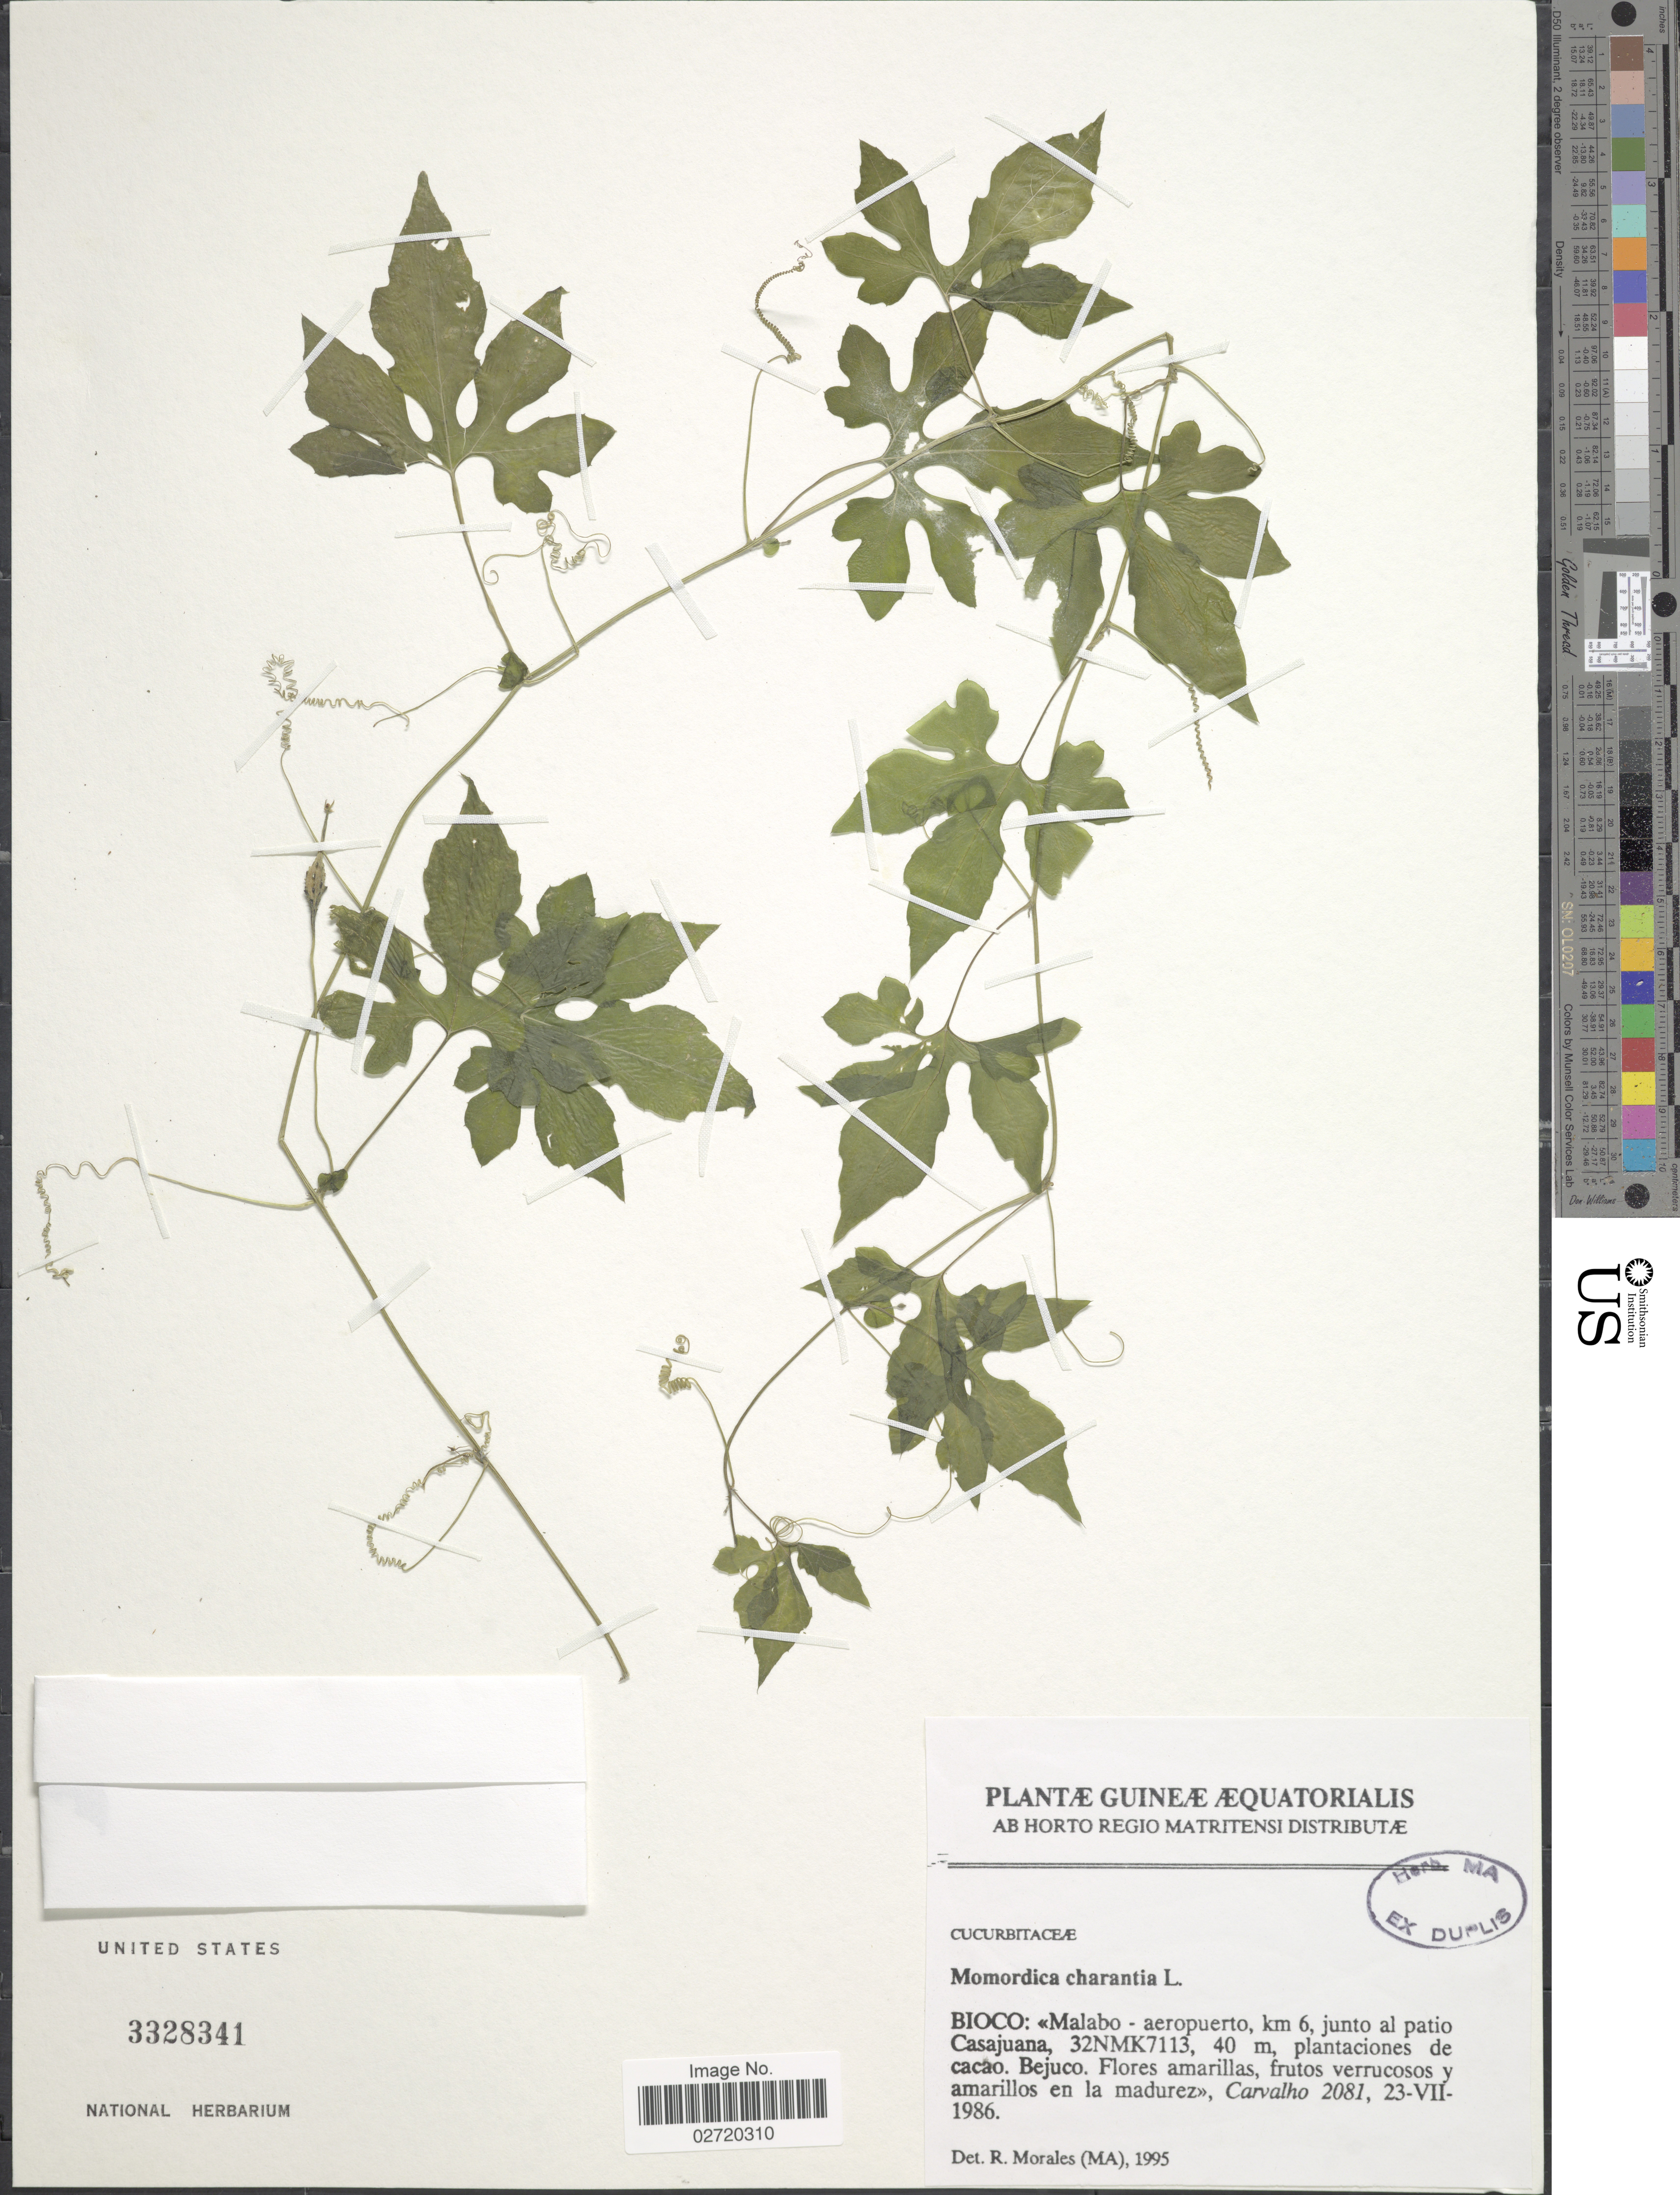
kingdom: Plantae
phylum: Tracheophyta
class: Magnoliopsida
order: Cucurbitales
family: Cucurbitaceae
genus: Momordica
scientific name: Momordica charantia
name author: L.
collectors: Carvalho, --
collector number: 2081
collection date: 1986-07-23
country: Equatorial Guinea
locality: Bioco: Malabo - aeropuerto, km 6 junto al patio Casajuana, 32NMK7113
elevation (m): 40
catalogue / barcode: US 3328341